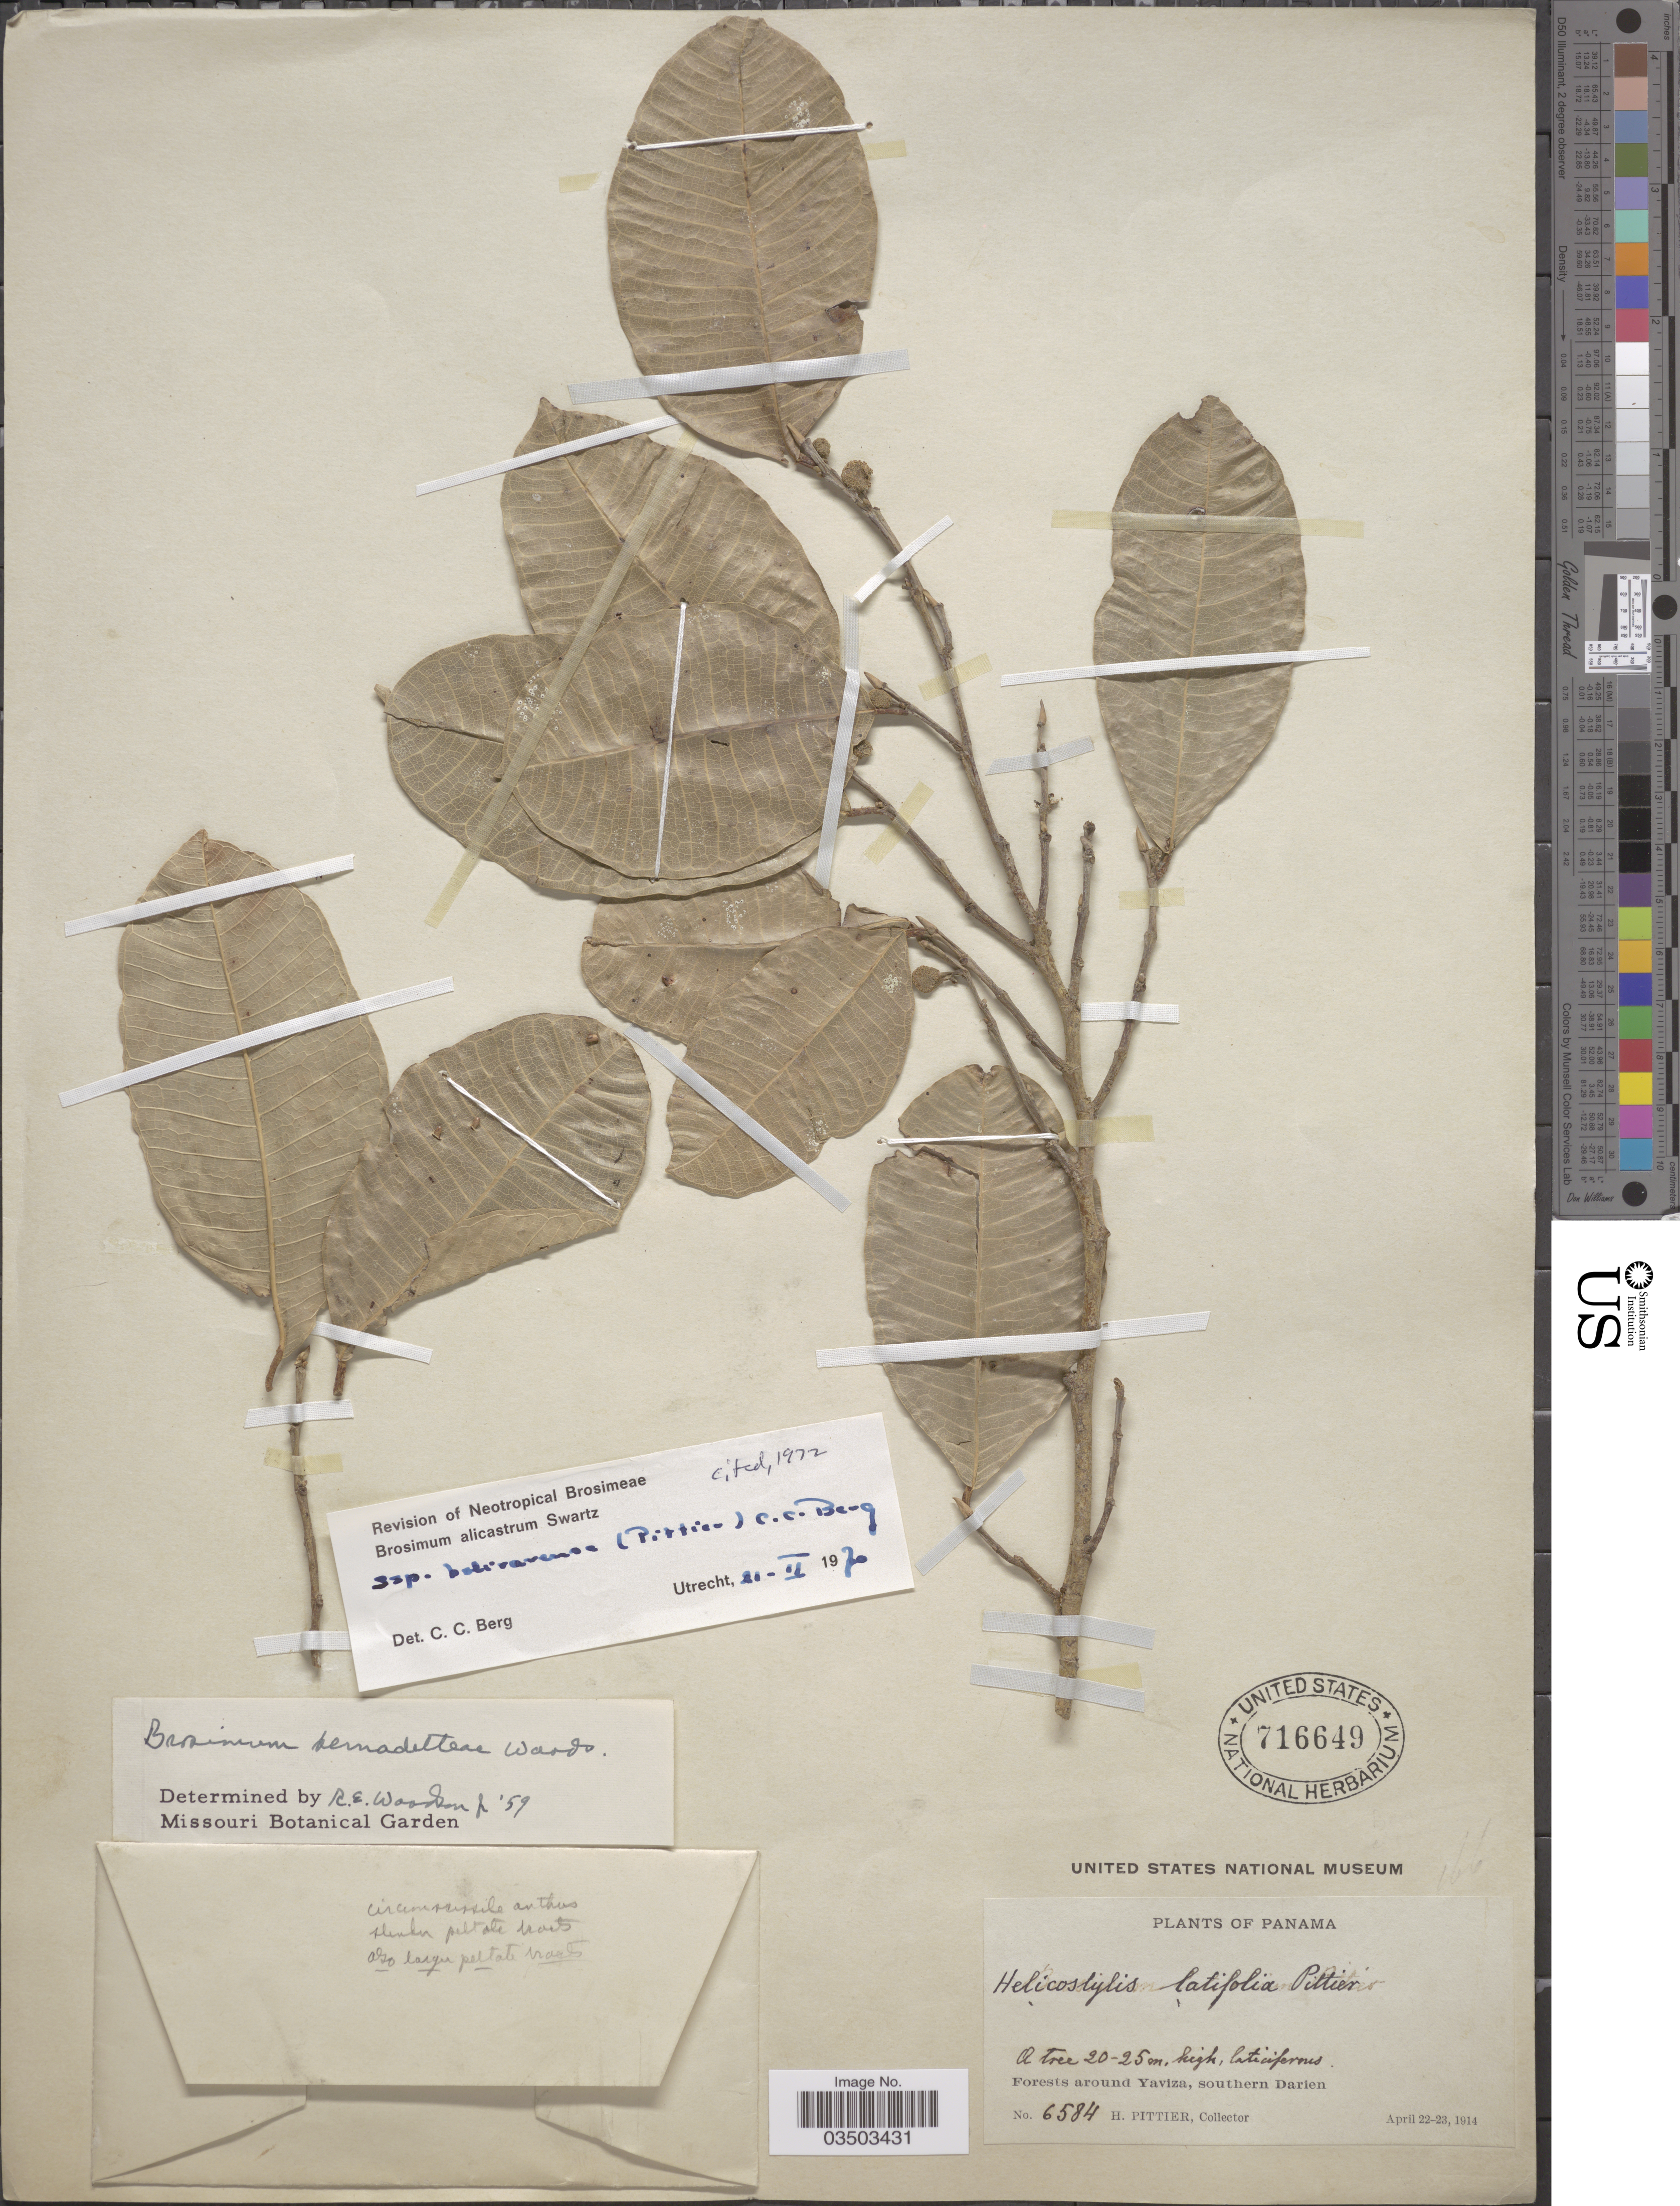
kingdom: Plantae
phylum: Tracheophyta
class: Magnoliopsida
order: Rosales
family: Moraceae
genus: Brosimum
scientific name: Brosimum alicastrum subsp. bolivarense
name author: (Pittier) C.C. Berg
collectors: H. F. Pittier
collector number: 6584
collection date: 1914-04-22/1914-04-23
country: Panama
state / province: Darien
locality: Forests around Yaviza, southern Darien.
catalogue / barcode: US 716649